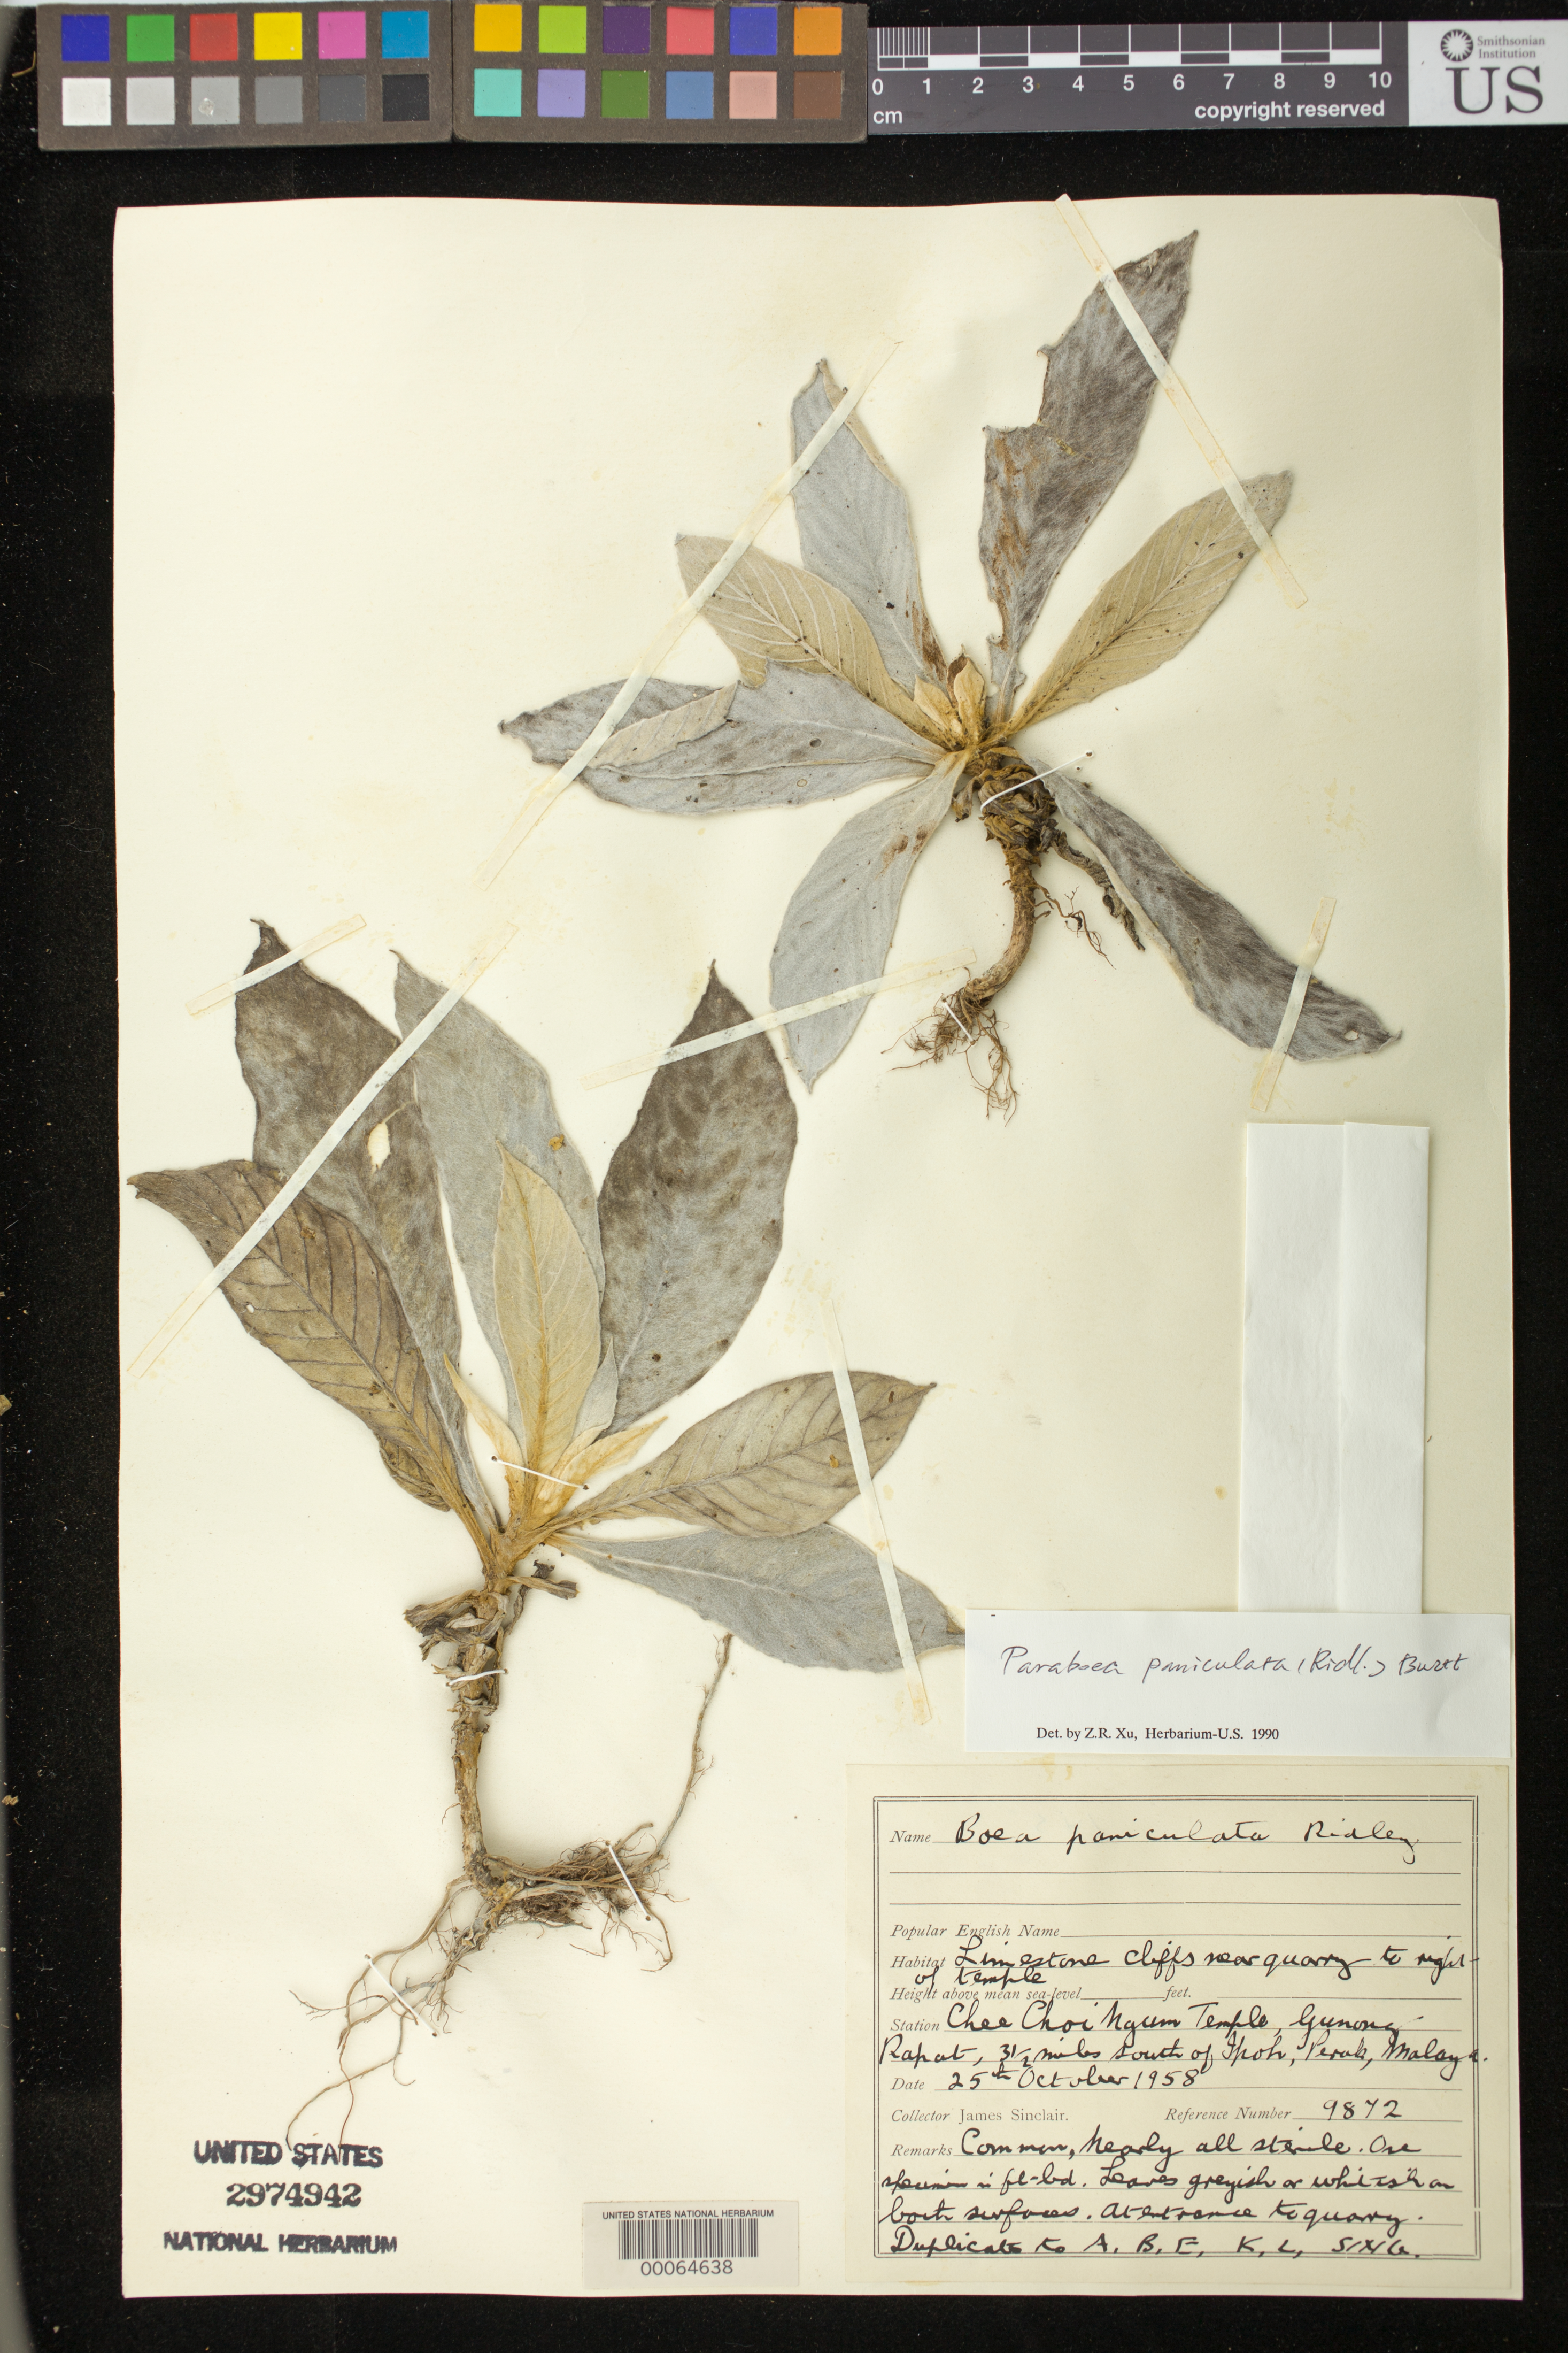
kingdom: Plantae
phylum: Tracheophyta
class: Magnoliopsida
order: Lamiales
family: Gesneriaceae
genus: Paraboea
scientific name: Paraboea paniculata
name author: (Ridl.) B.L. Burtt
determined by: Xu, Z. R.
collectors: J. Sinclair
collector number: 9872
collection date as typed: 25 Oct 1958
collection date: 1958-10-25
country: Malaysia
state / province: Perak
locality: Perak, Ipoh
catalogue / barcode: US 2974942